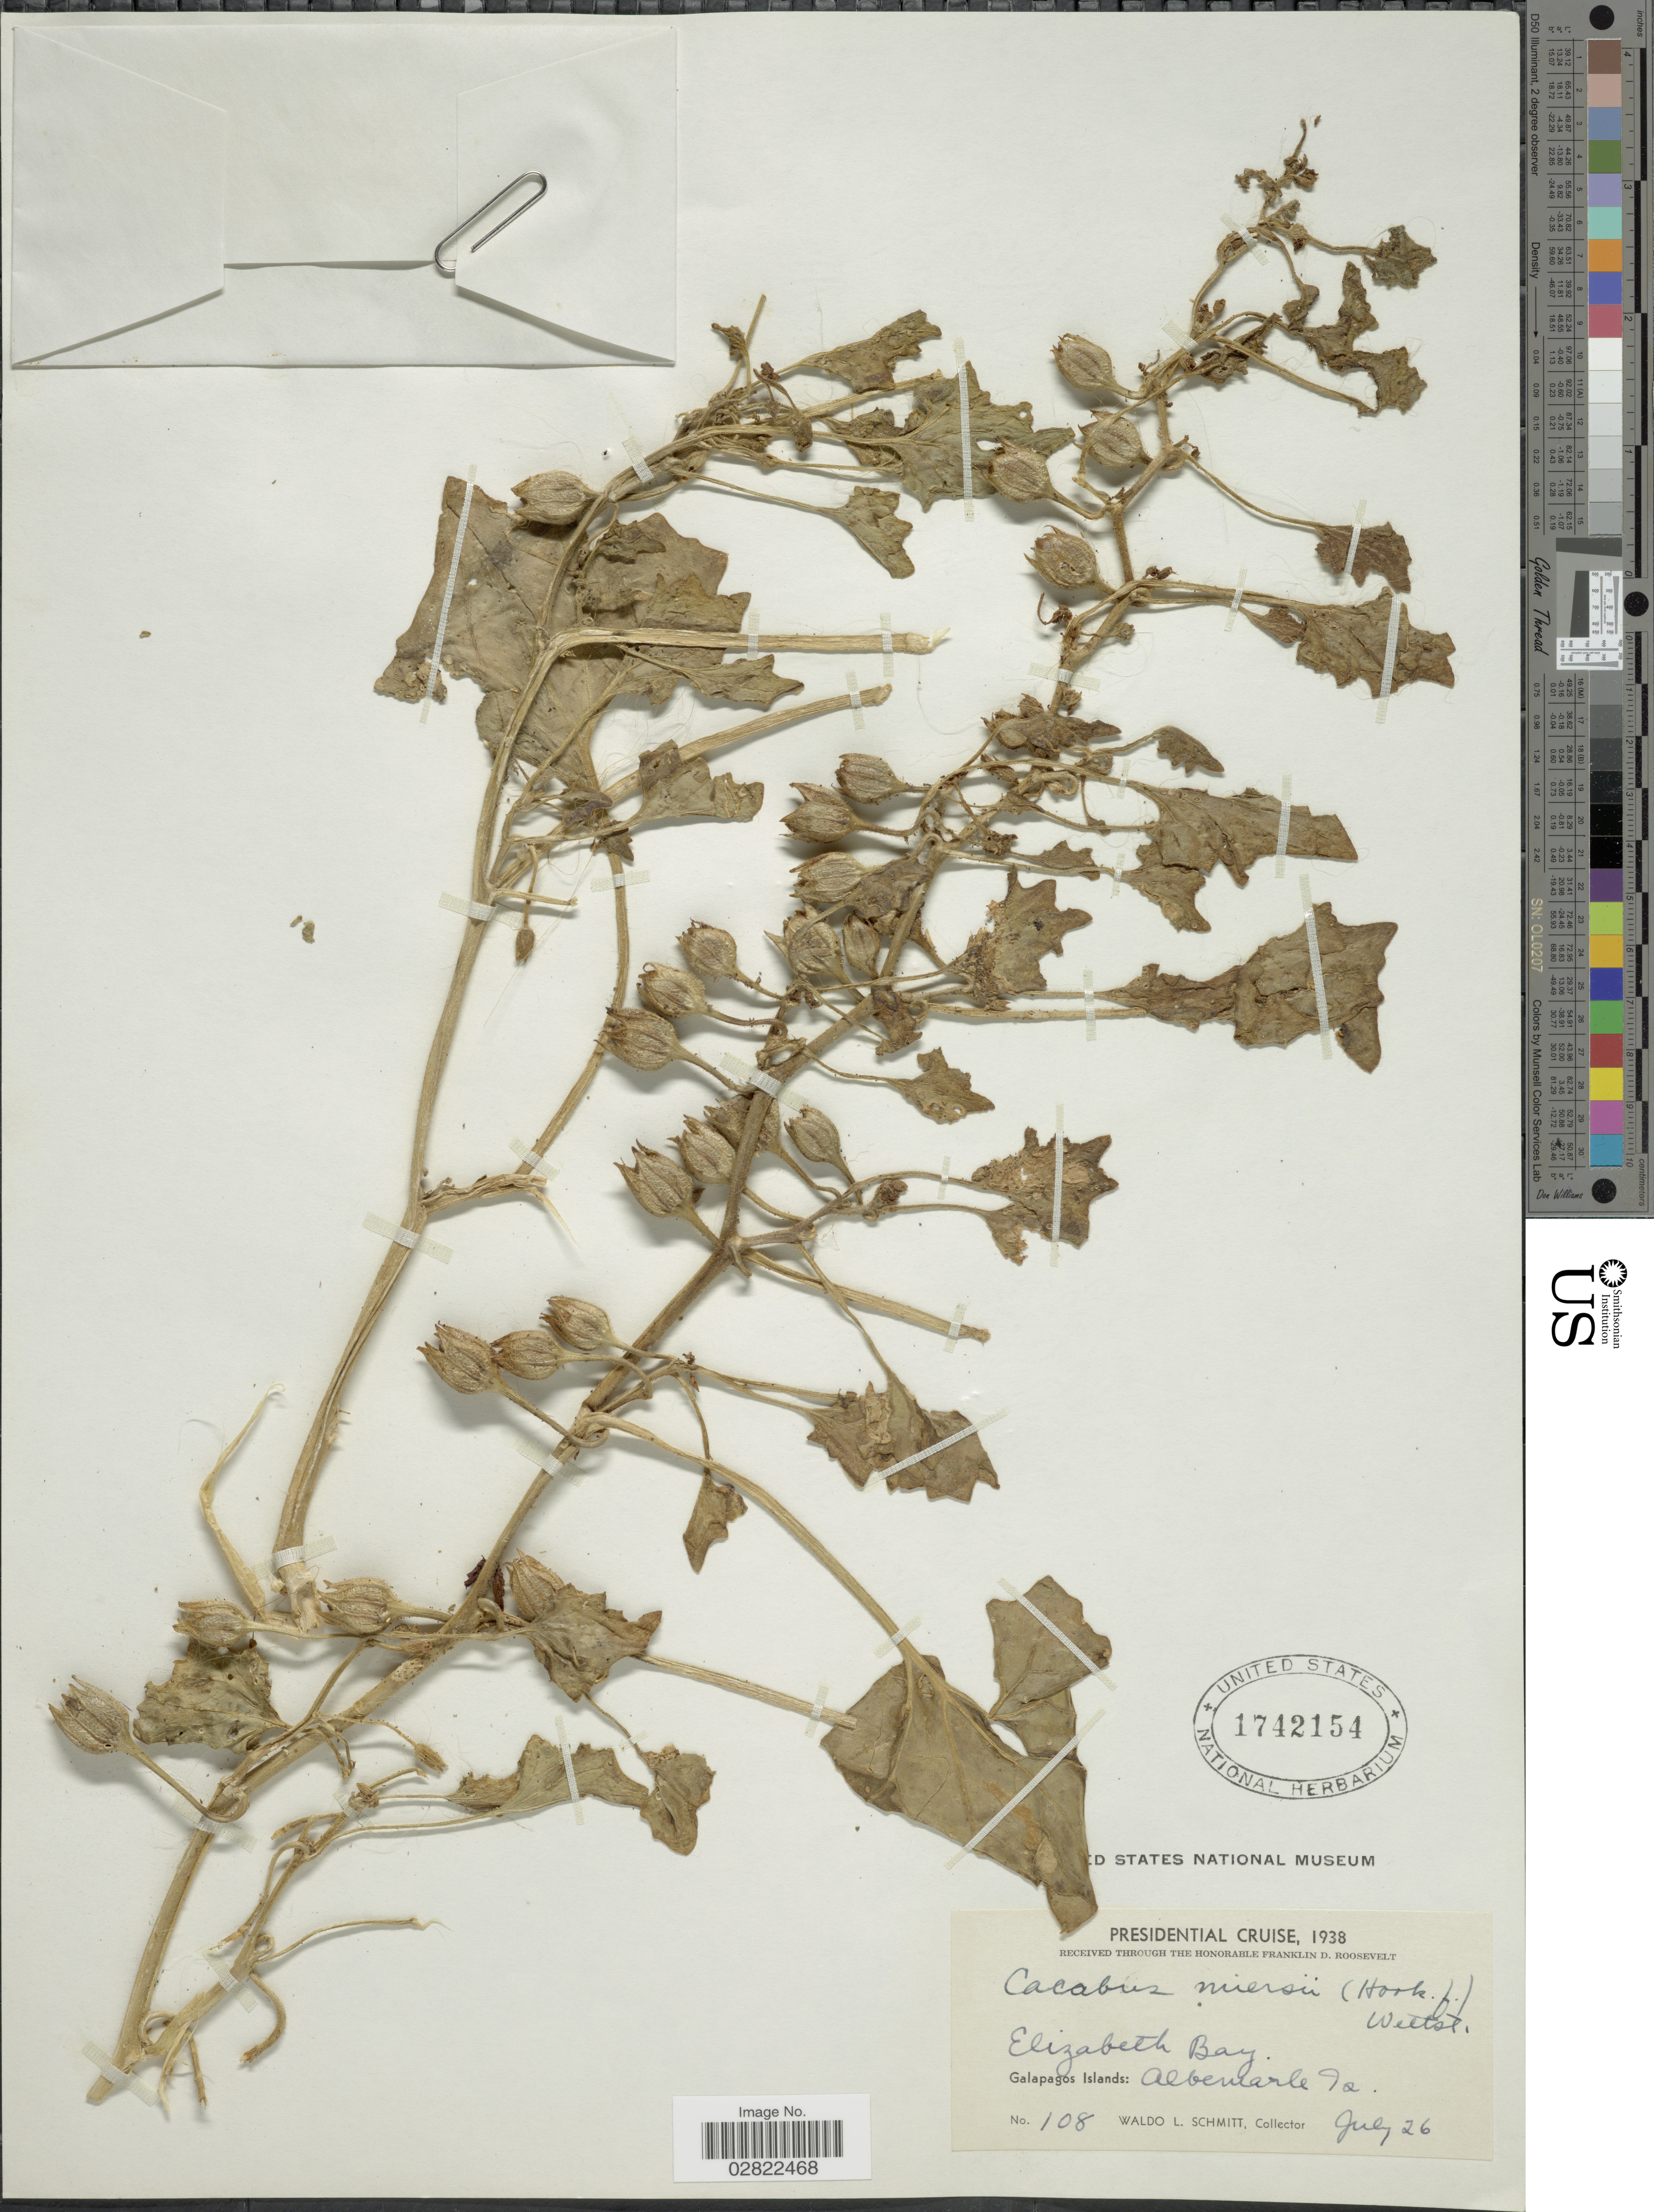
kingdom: Plantae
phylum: Tracheophyta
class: Magnoliopsida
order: Solanales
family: Solanaceae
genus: Exodeconus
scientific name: Exodeconus miersii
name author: (Hook. f.) D'Arcy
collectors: W. L. Schmitt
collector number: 108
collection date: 1938-07-26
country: Ecuador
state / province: Colón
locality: Elizabeth Bay, Galapagos Islands: Albemarle Is.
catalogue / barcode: US 1742154